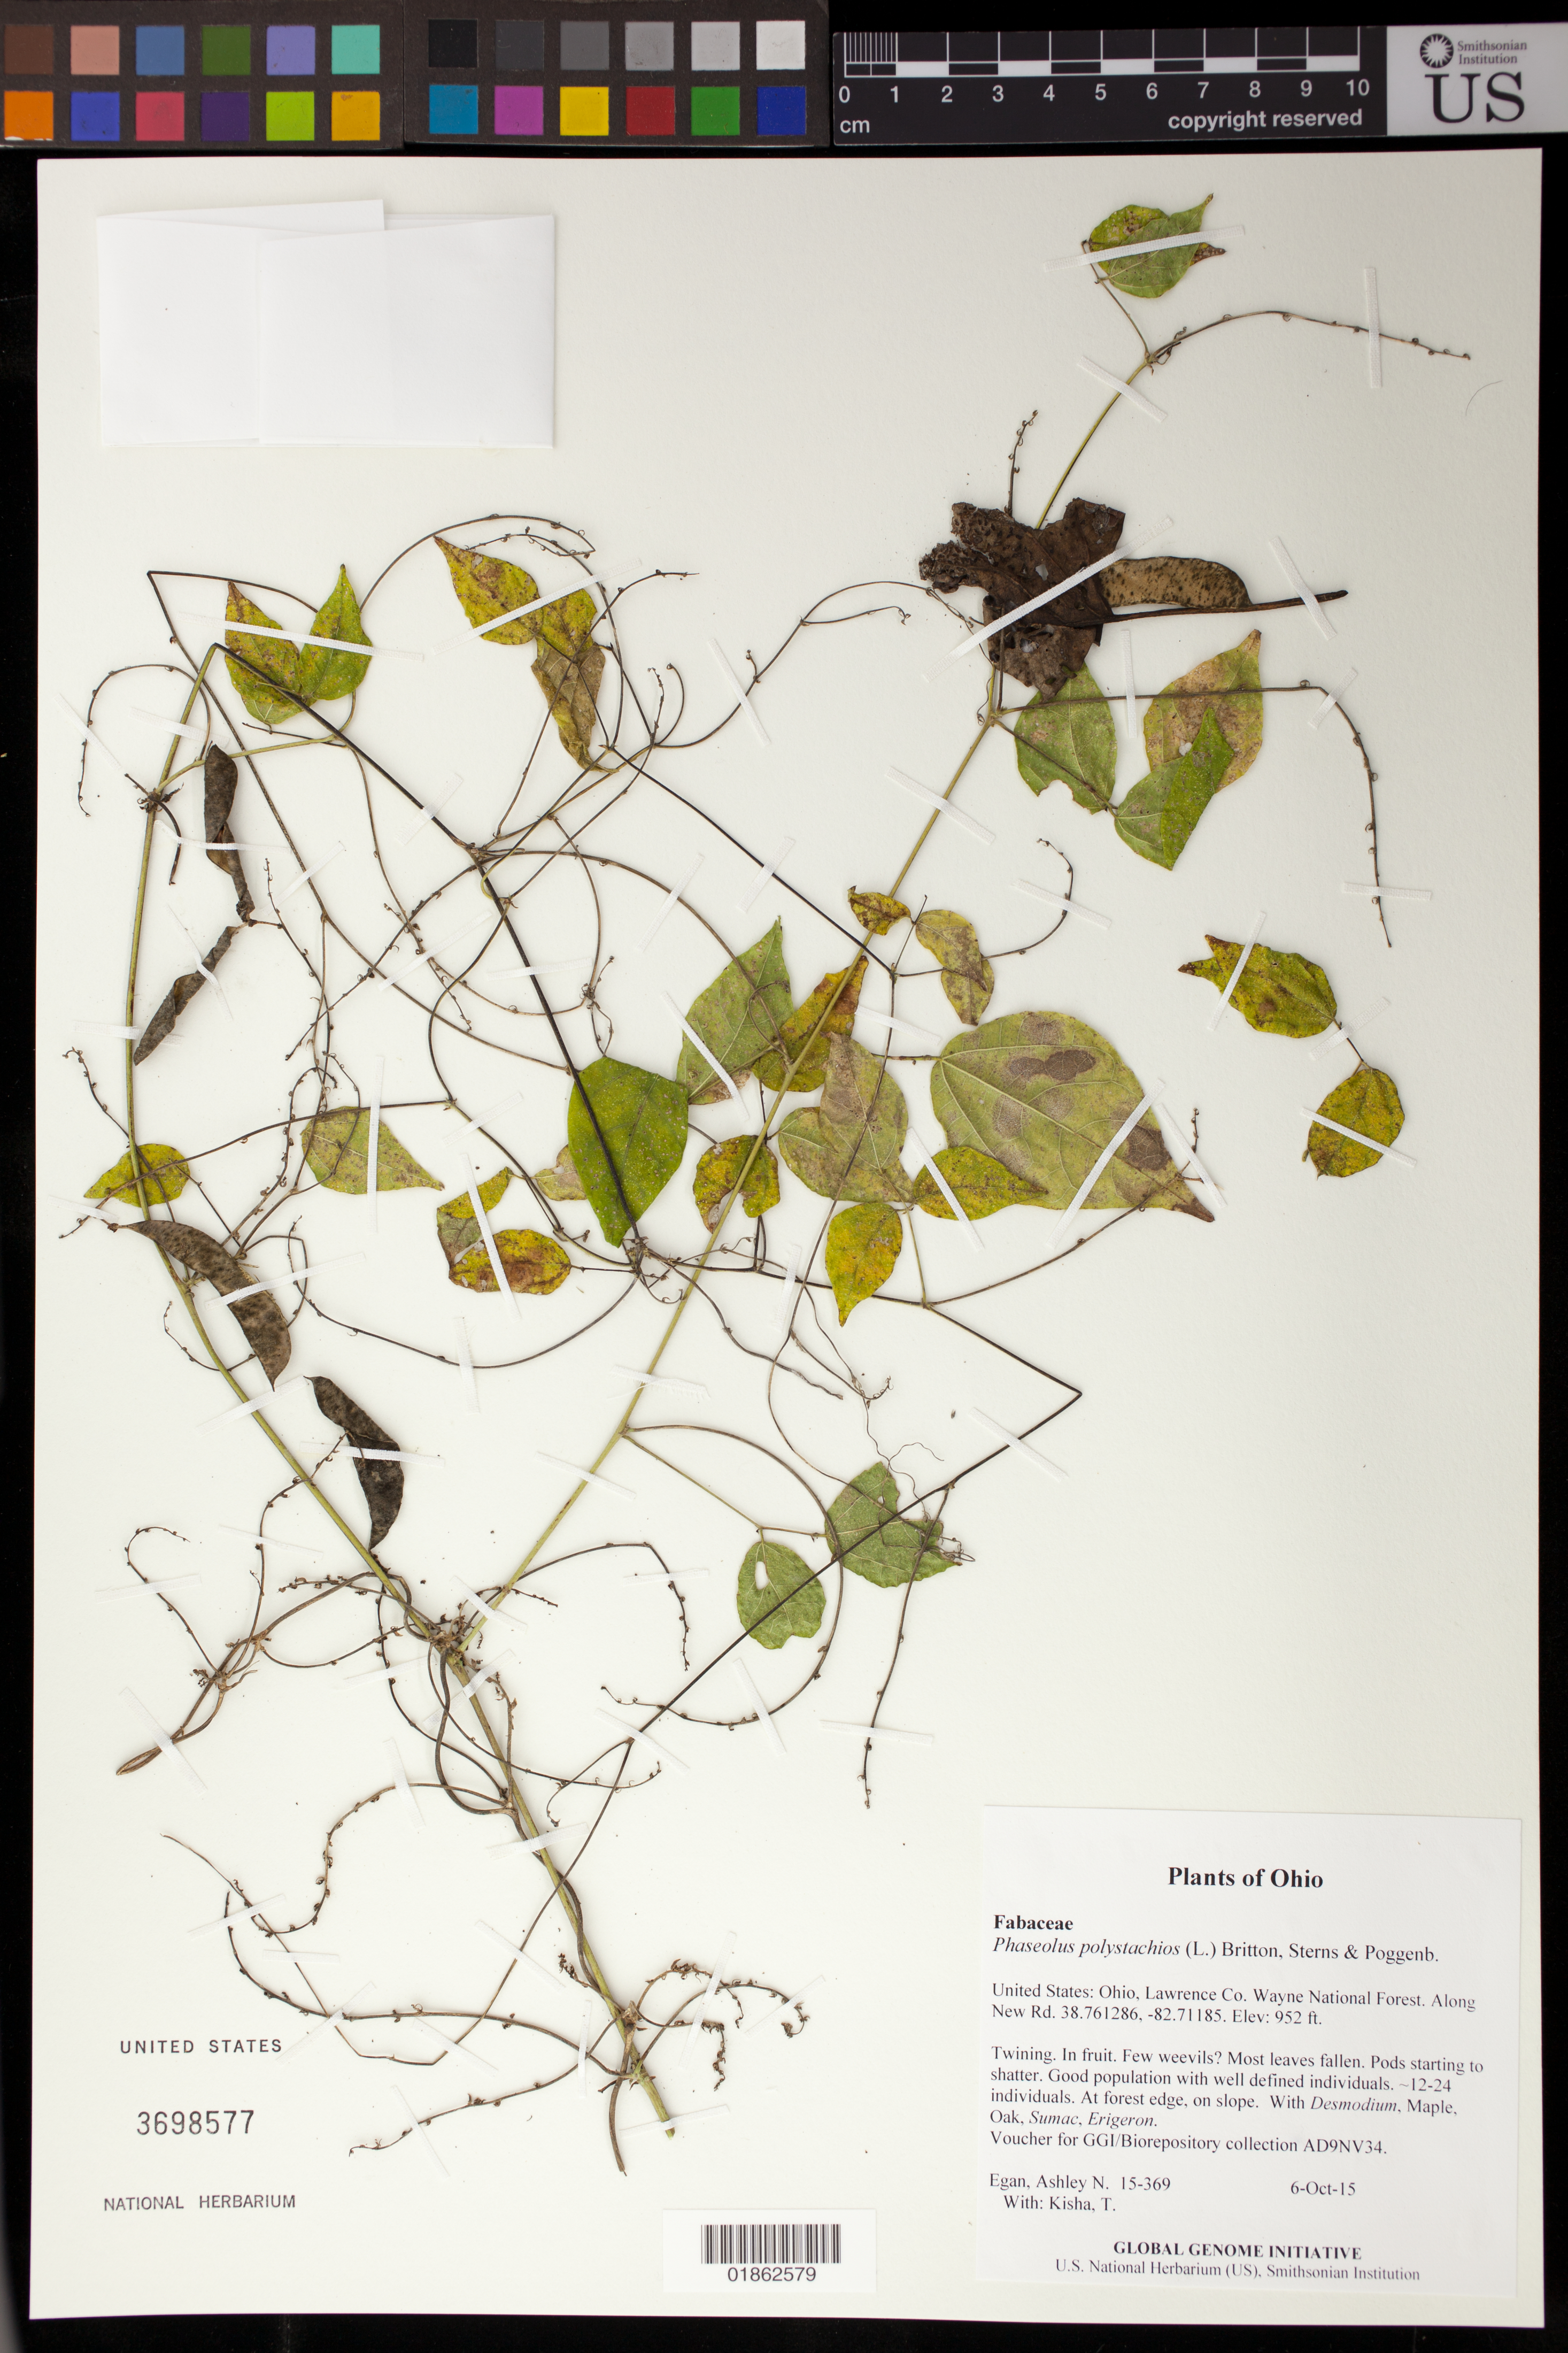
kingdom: Plantae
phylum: Tracheophyta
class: Magnoliopsida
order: Fabales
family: Fabaceae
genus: Phaseolus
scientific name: Phaseolus polystachios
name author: (L.) Britton, Stearns & Poggenb.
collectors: A. N. Egan & T. Kisha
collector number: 15-369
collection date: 2015-10-06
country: United States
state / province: Ohio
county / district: Lawrence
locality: Wayne National Forest. Along New Rd.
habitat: At forest edge, on slope. With Desmodium, Maple, Oak, Sumac, Erigeron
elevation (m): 290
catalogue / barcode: US 3698577